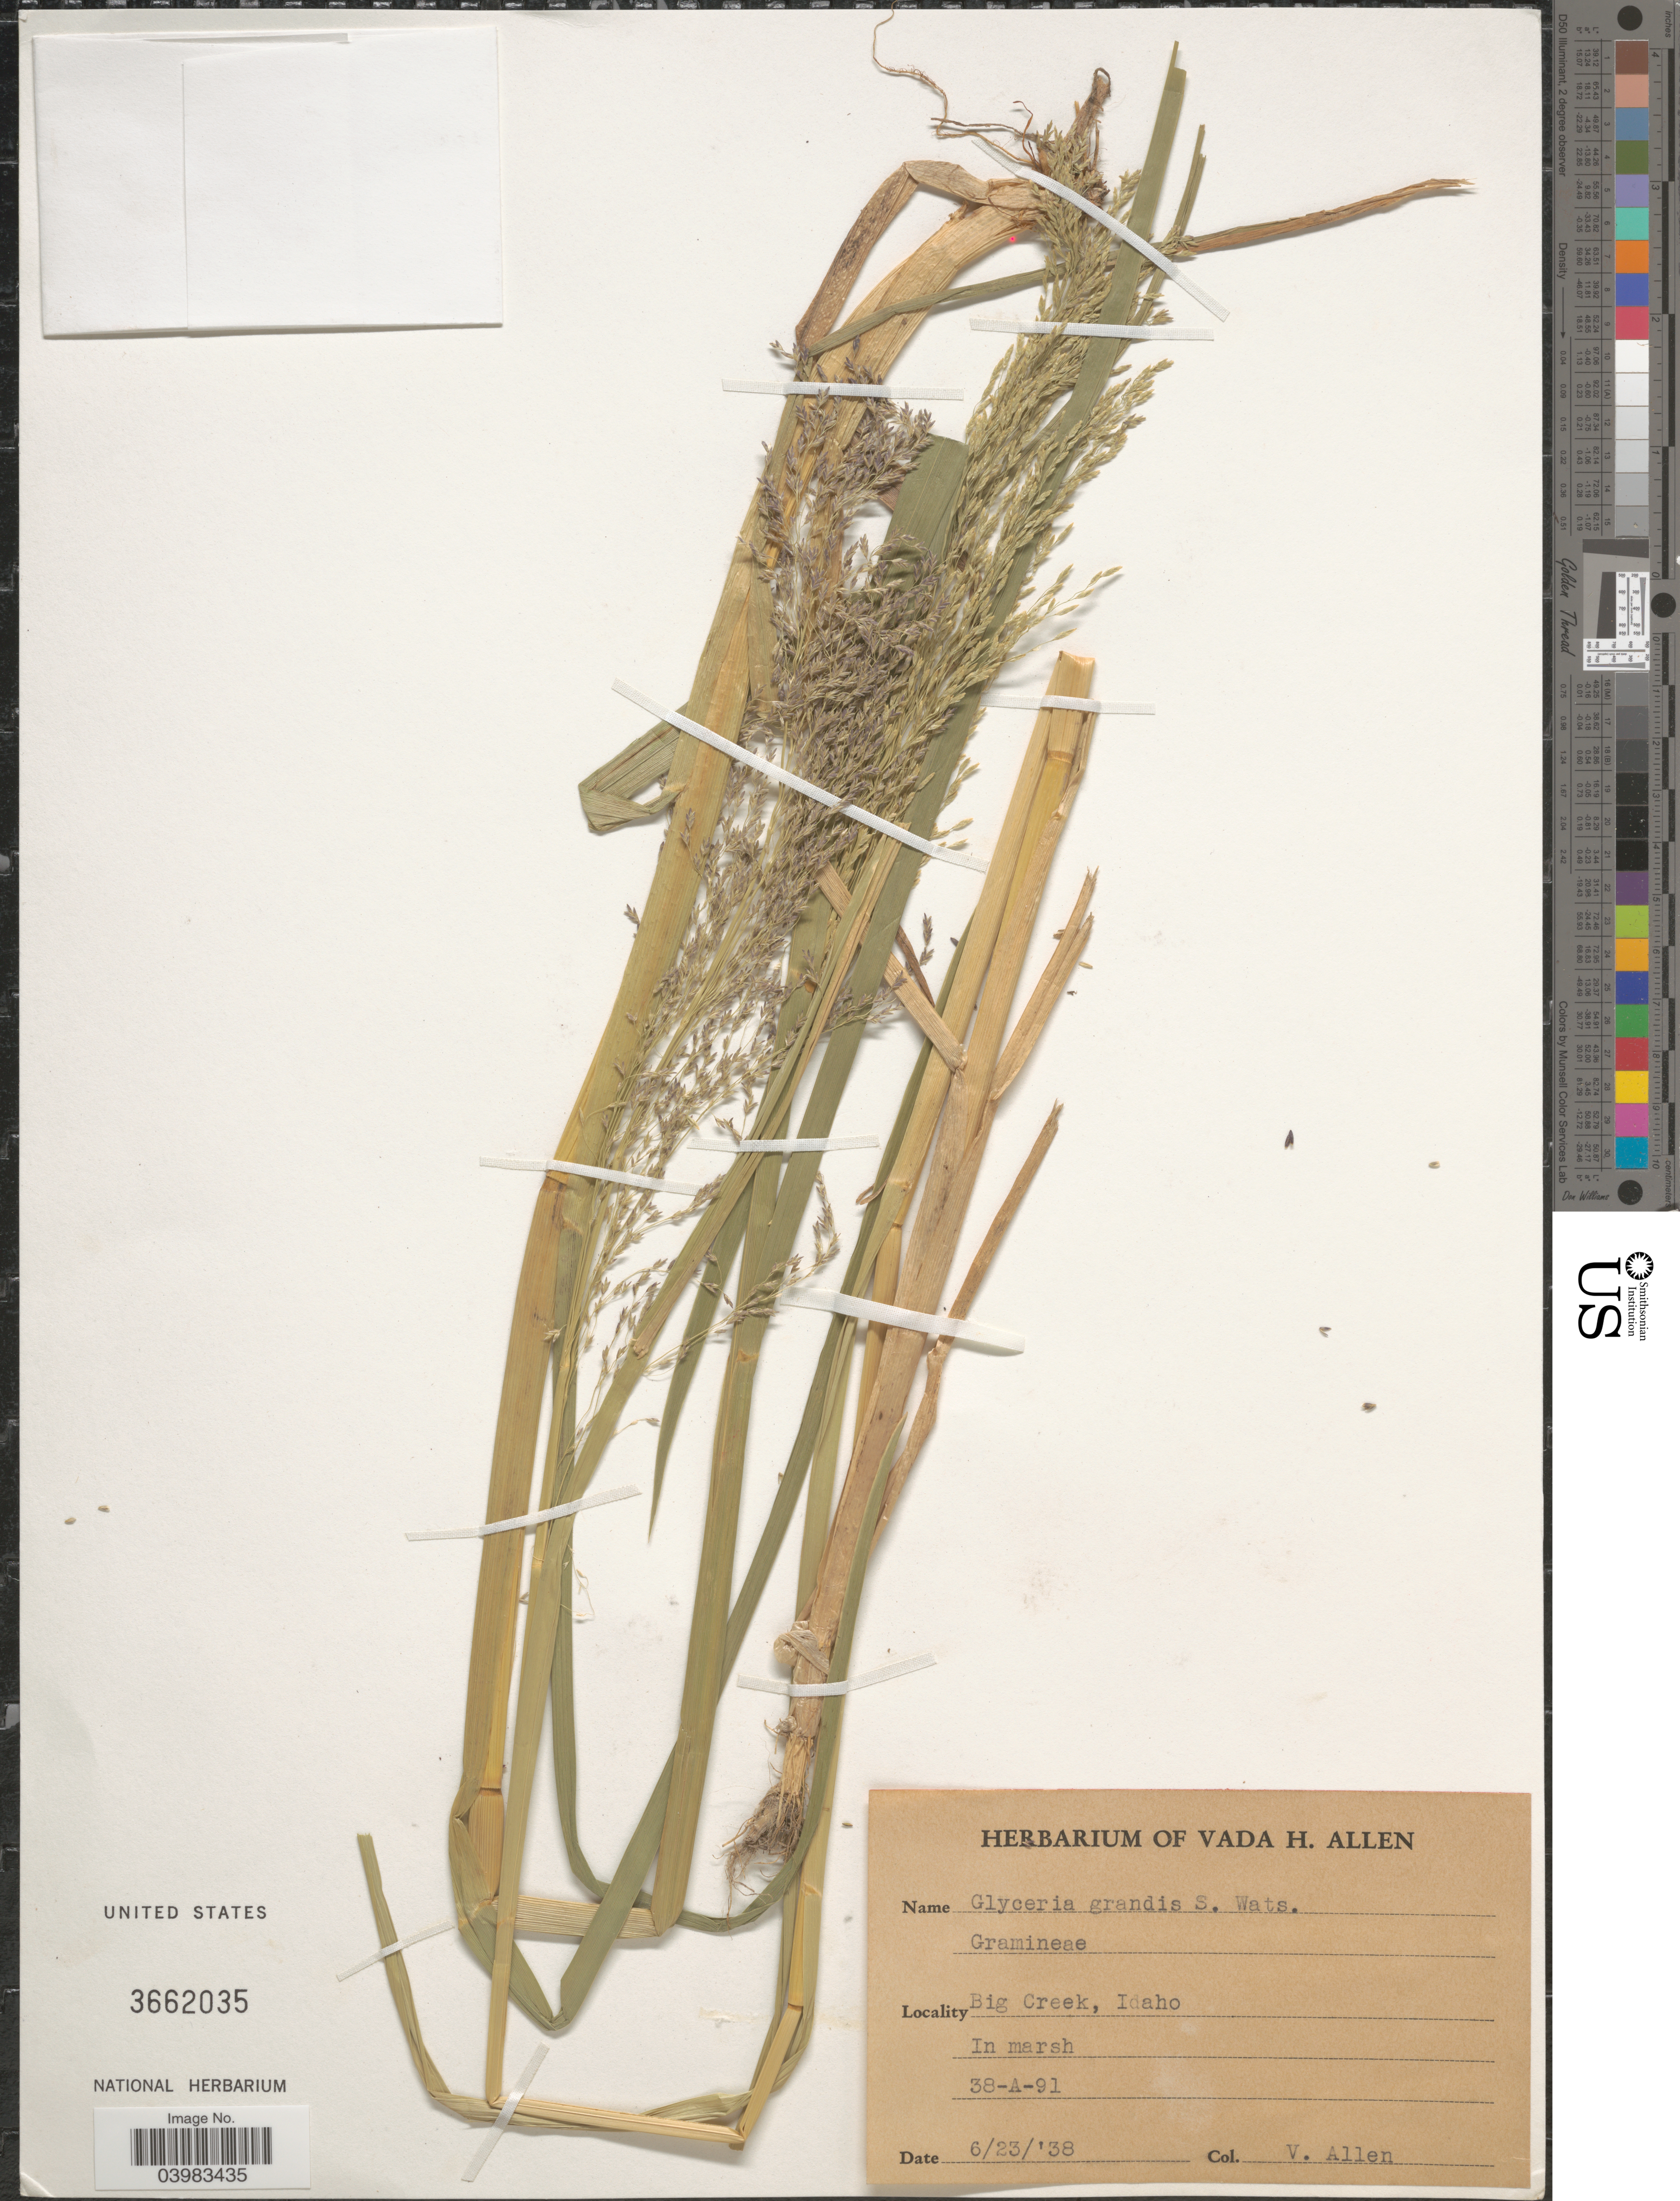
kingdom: Plantae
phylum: Tracheophyta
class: Liliopsida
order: Poales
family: Poaceae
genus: Glyceria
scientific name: Glyceria grandis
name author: S. Watson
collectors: V. Allen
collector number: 38-A-91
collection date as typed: Transcribed d/m/y: 23/6/38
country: United States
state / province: Idaho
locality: Big Creek.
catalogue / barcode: US 3662035